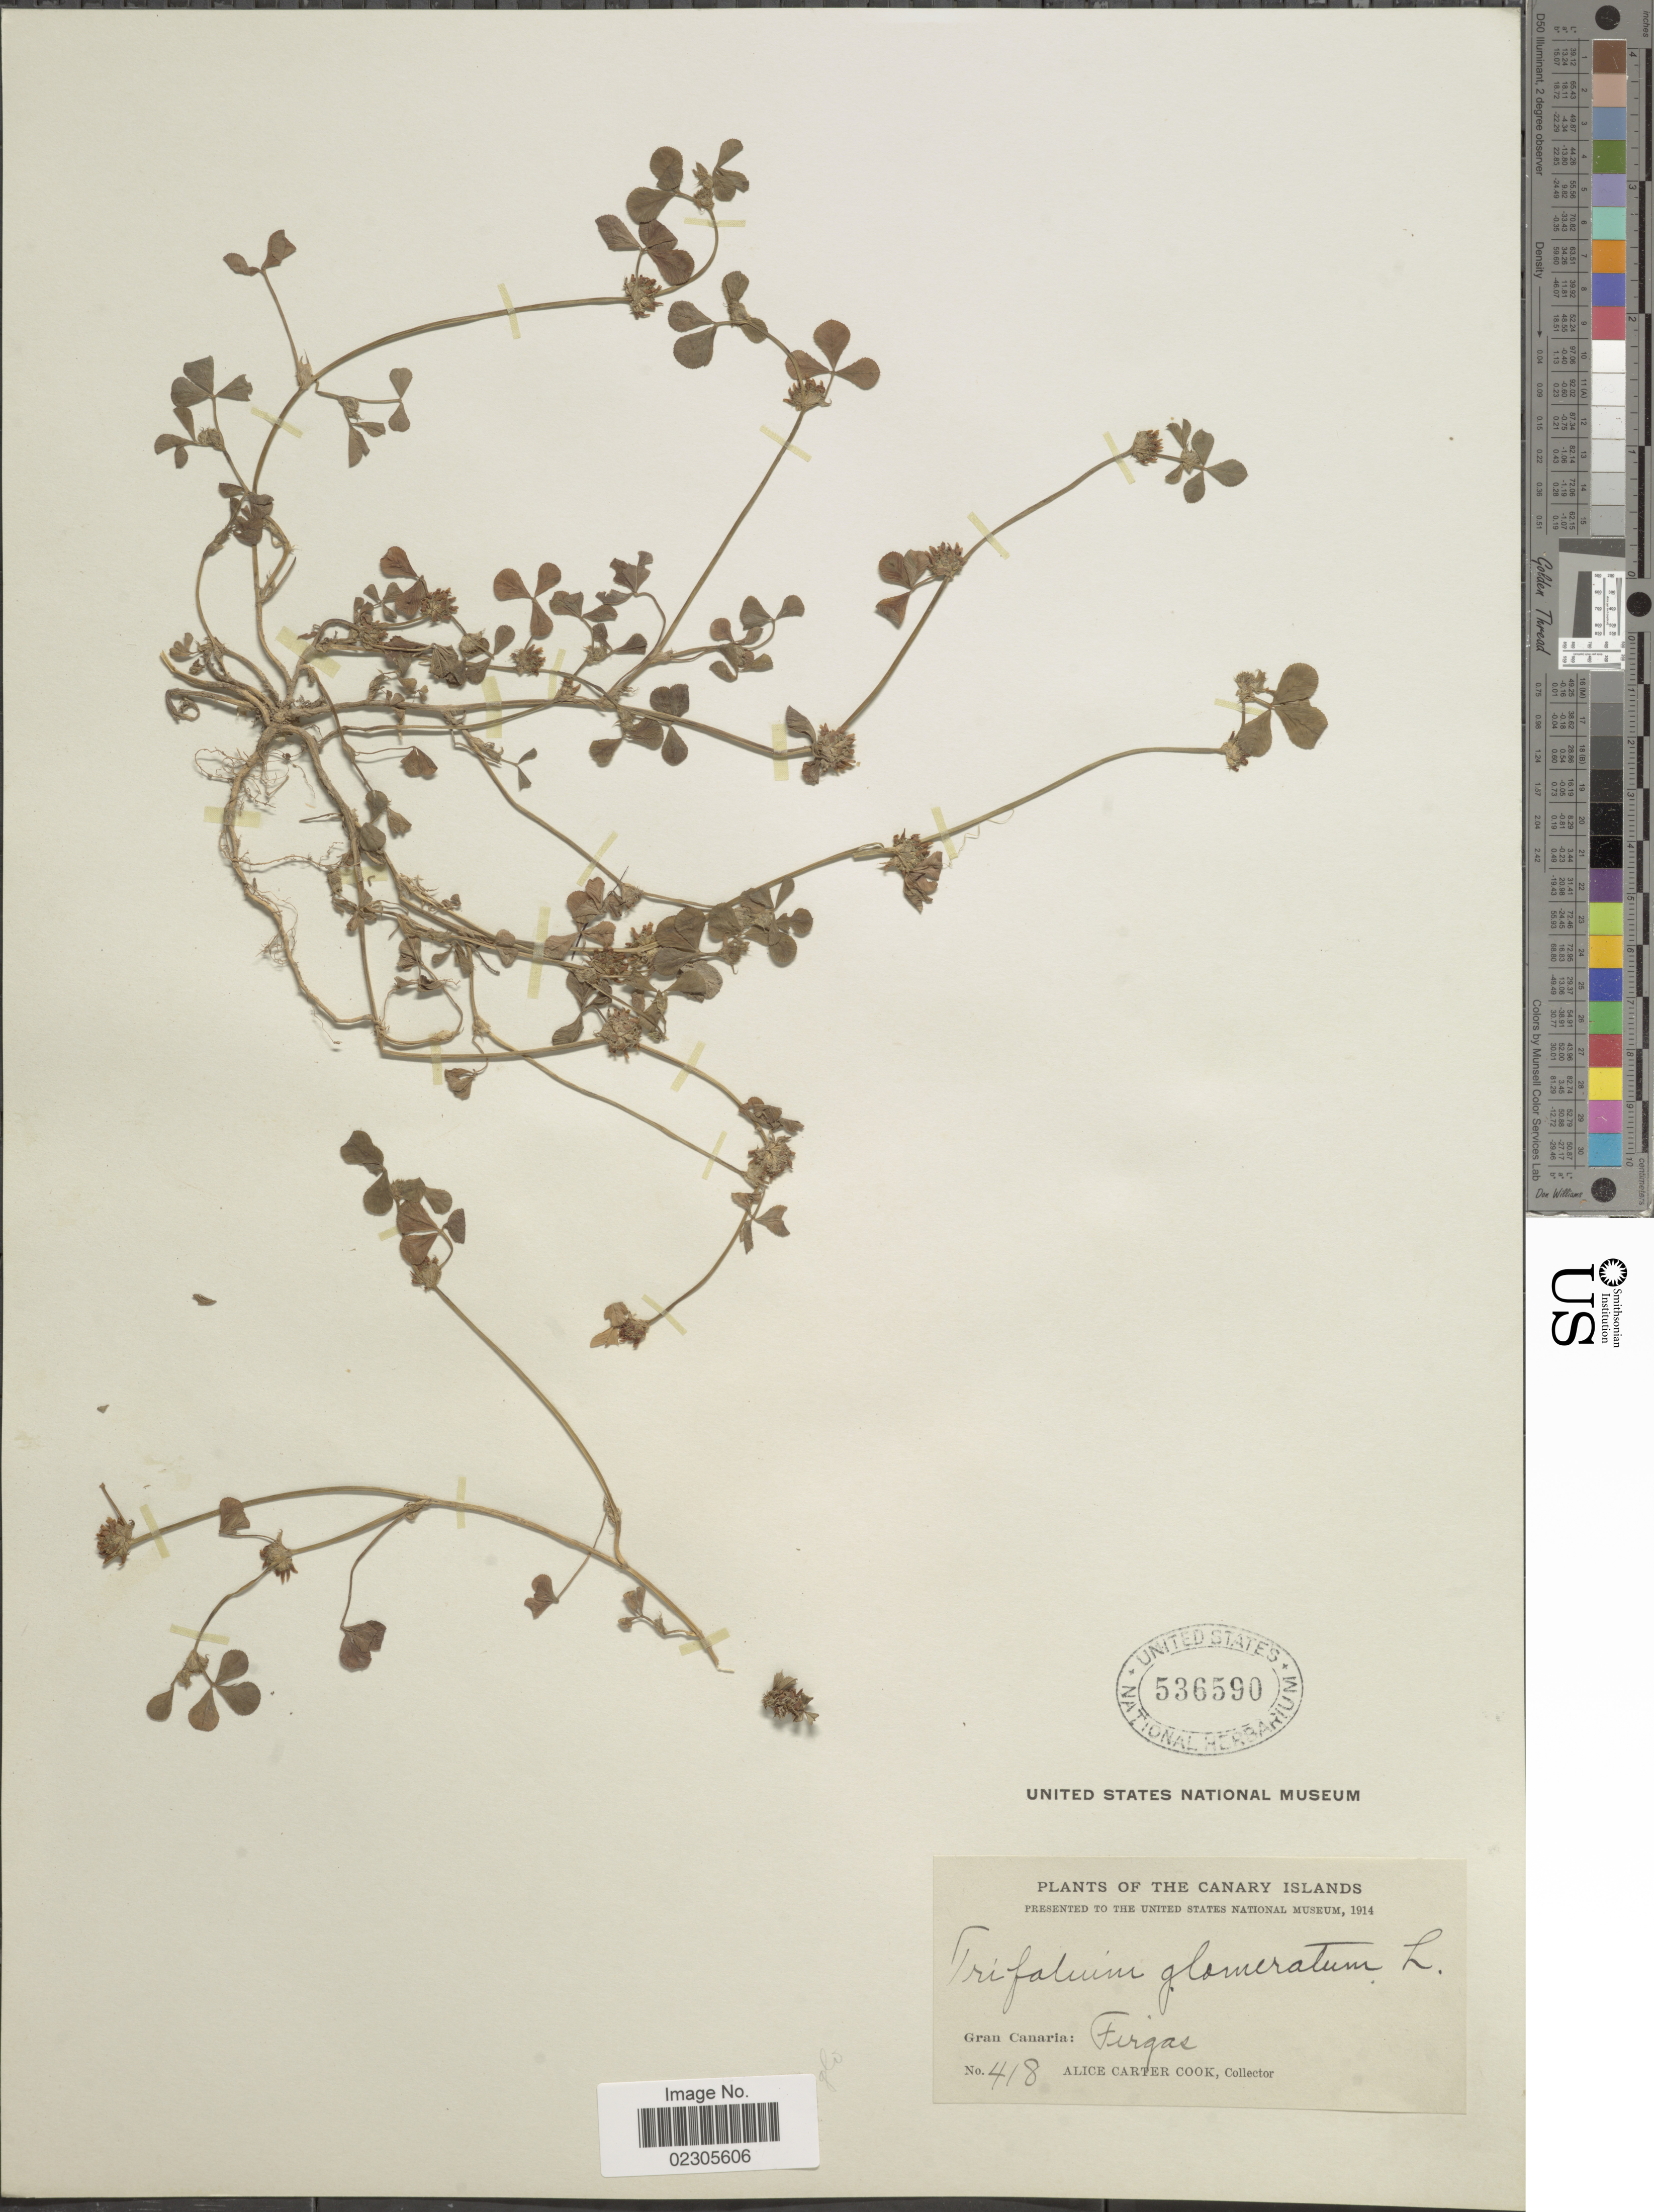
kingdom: Plantae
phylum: Tracheophyta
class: Magnoliopsida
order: Fabales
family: Fabaceae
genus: Trifolium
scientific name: Trifolium glomeratum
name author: L.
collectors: Alice C. Cook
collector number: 418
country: Spain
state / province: Canarias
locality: Canary Islands, Gran Canaria: Firgas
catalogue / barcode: US 536590